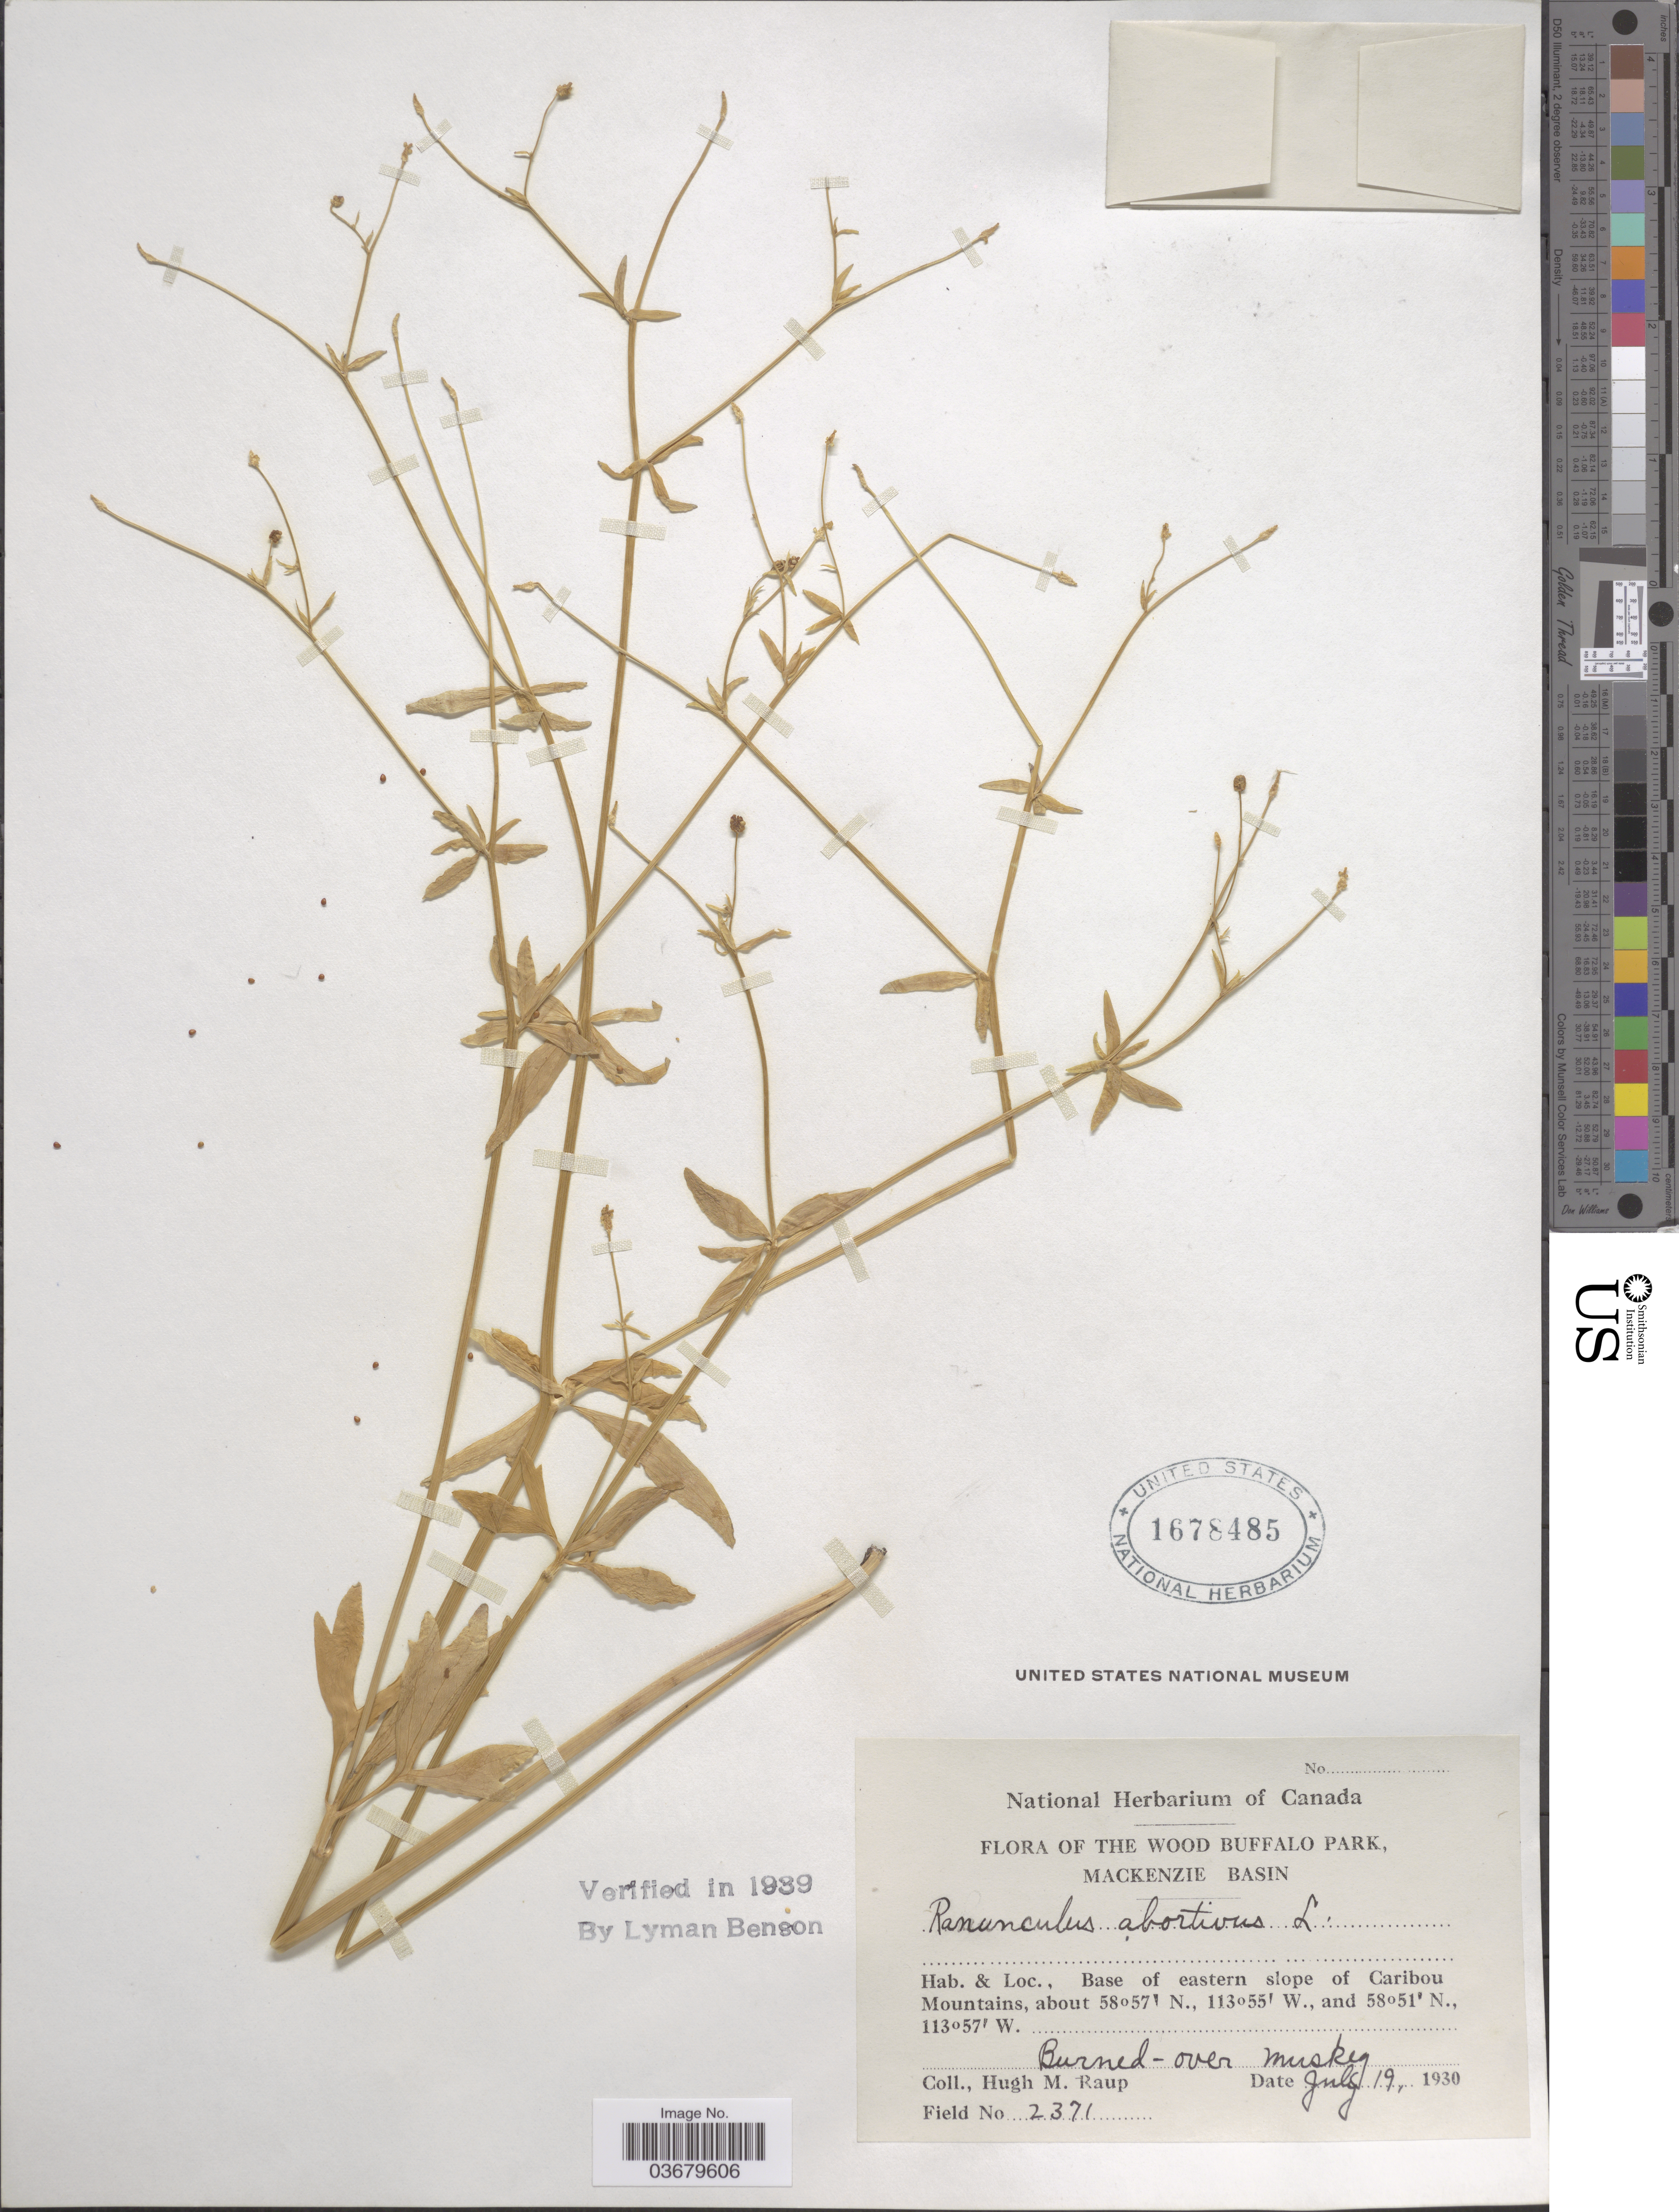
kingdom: Plantae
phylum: Tracheophyta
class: Magnoliopsida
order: Ranunculales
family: Ranunculaceae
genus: Ranunculus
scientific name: Ranunculus abortivus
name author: L.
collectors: H. Raup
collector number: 2371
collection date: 1930-07-19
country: Canada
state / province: Alberta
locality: The Wood Buffalo Park, Mackenzie Basin. Base of eastern slope of Caribou Mountains.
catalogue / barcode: US 1678485